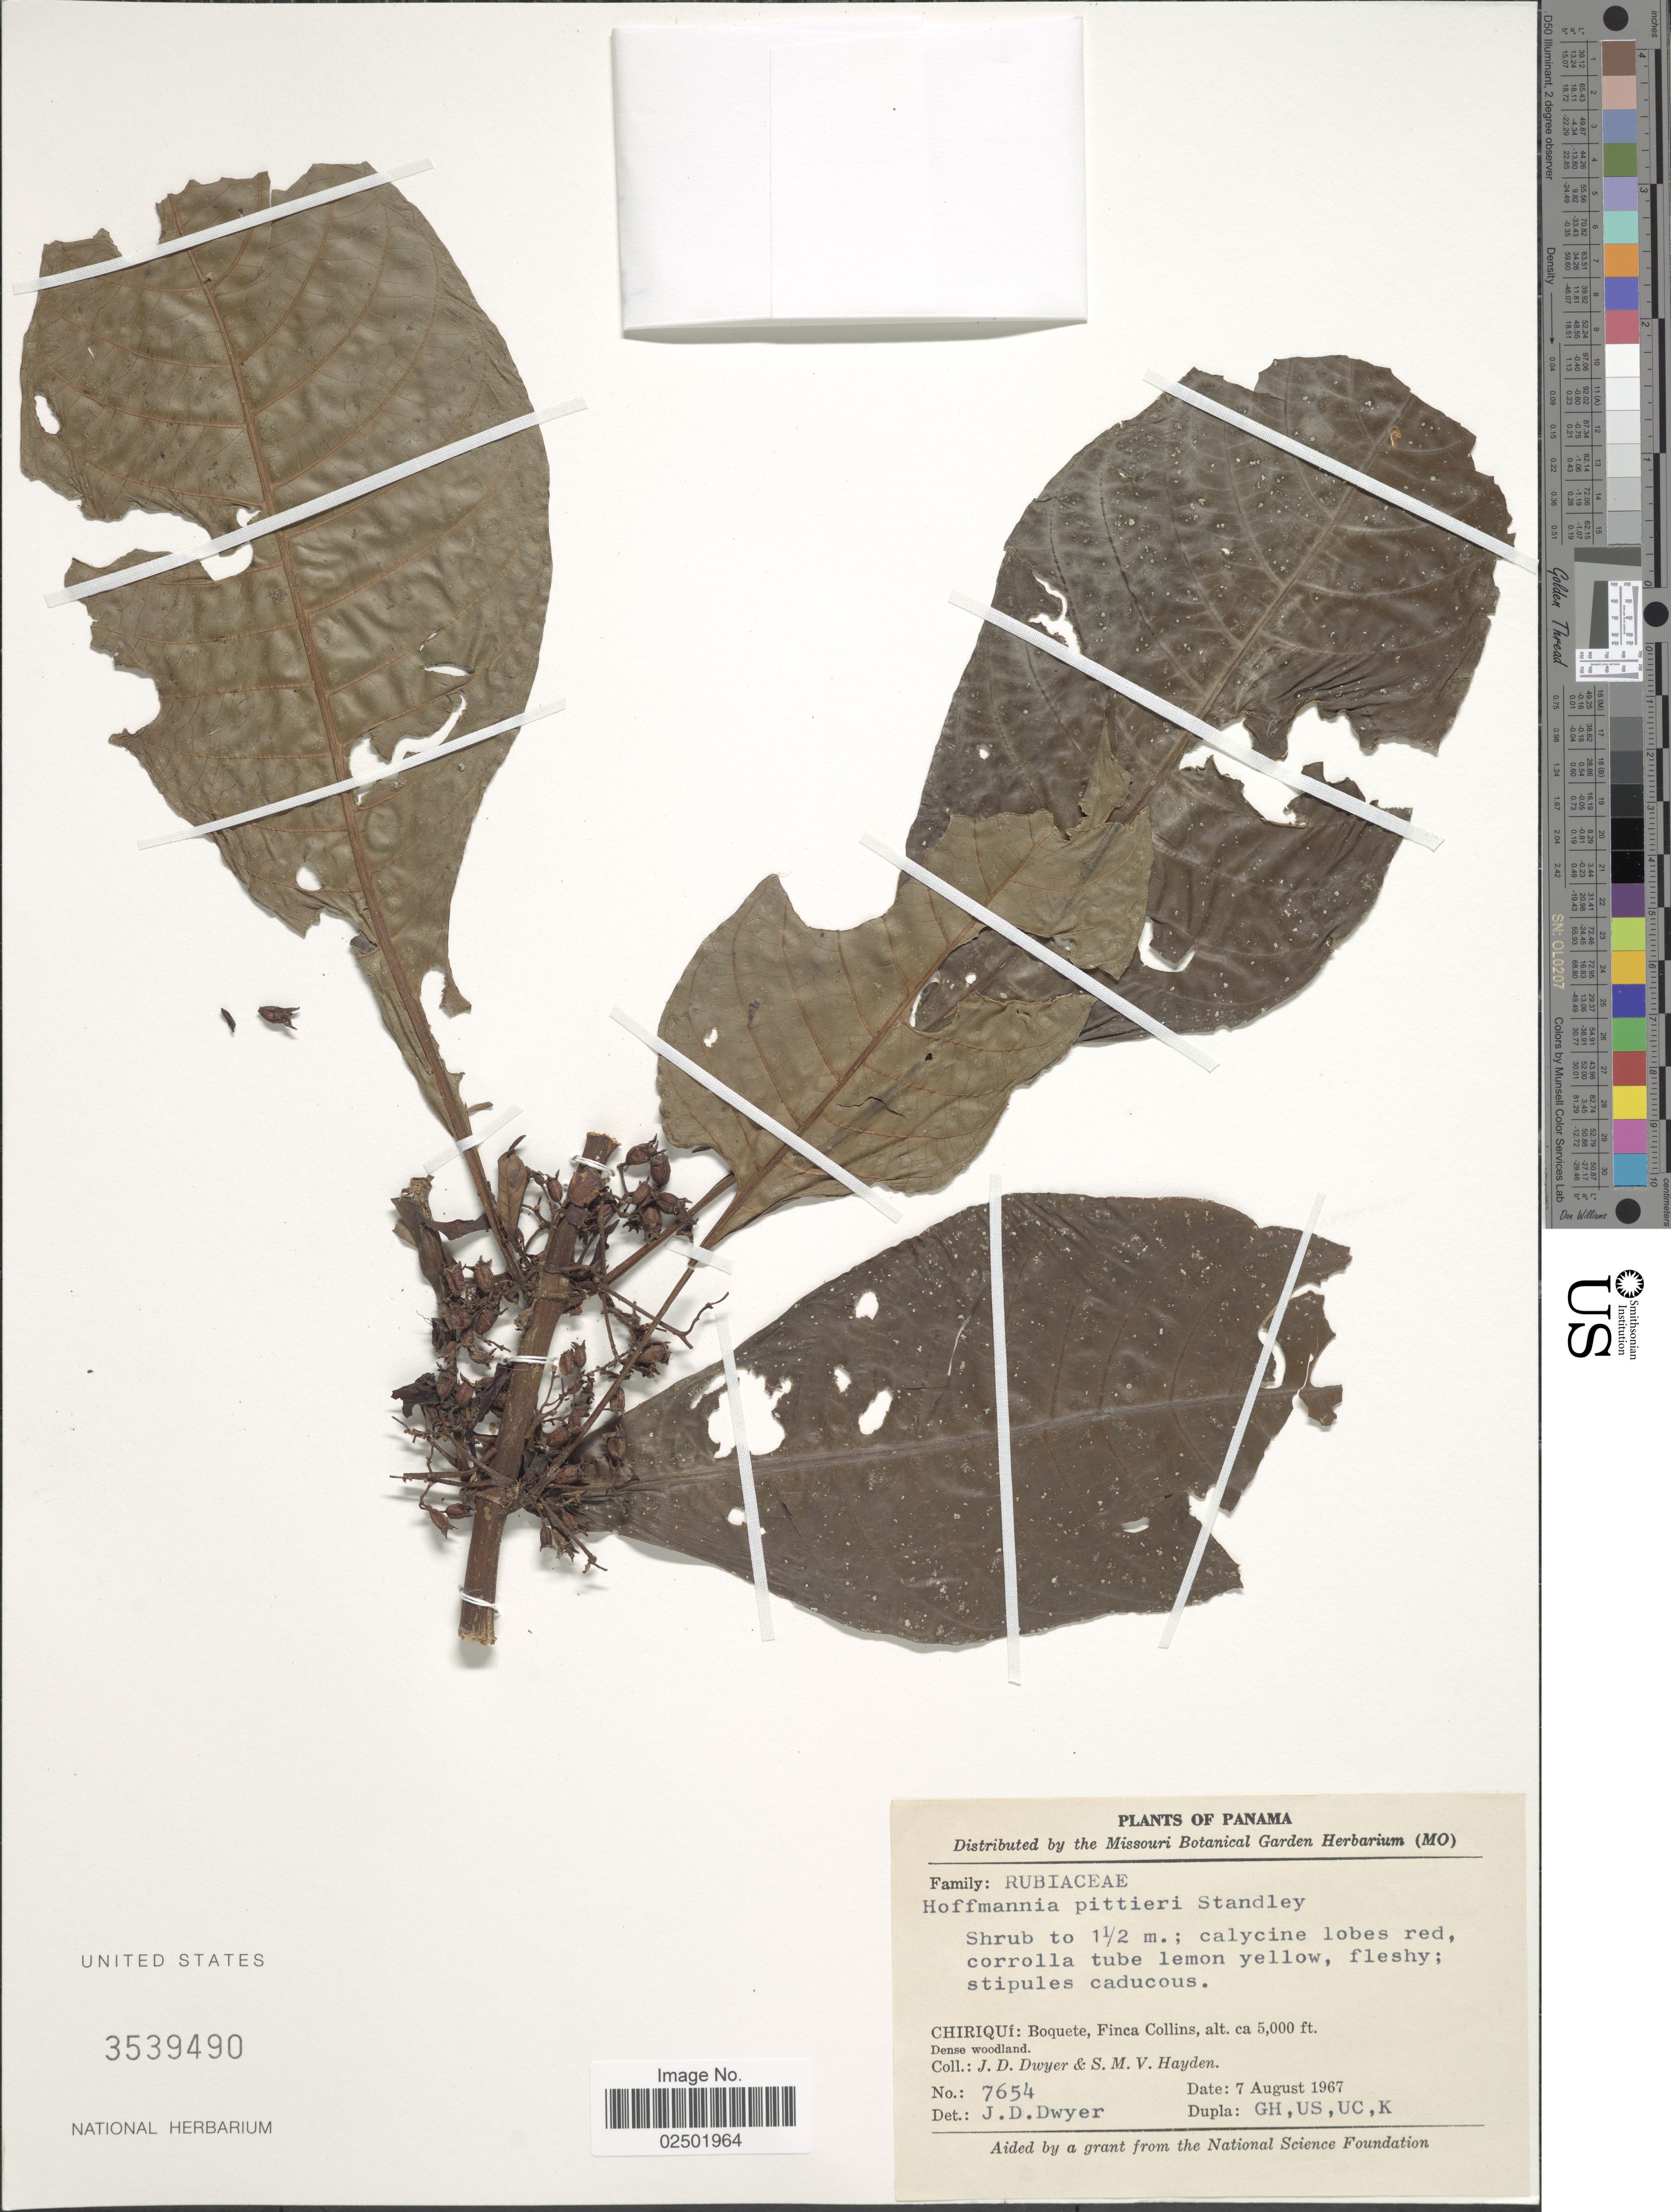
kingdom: Plantae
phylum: Tracheophyta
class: Magnoliopsida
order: Gentianales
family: Rubiaceae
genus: Hoffmannia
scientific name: Hoffmannia pittieri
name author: Standl.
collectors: J. D. Dwyer & S. M. Hayden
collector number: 7654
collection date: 1967-08-07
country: Panama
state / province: Chiriqui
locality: Chiriqui: Boquete, Finca Collins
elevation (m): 1524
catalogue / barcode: US 3539490